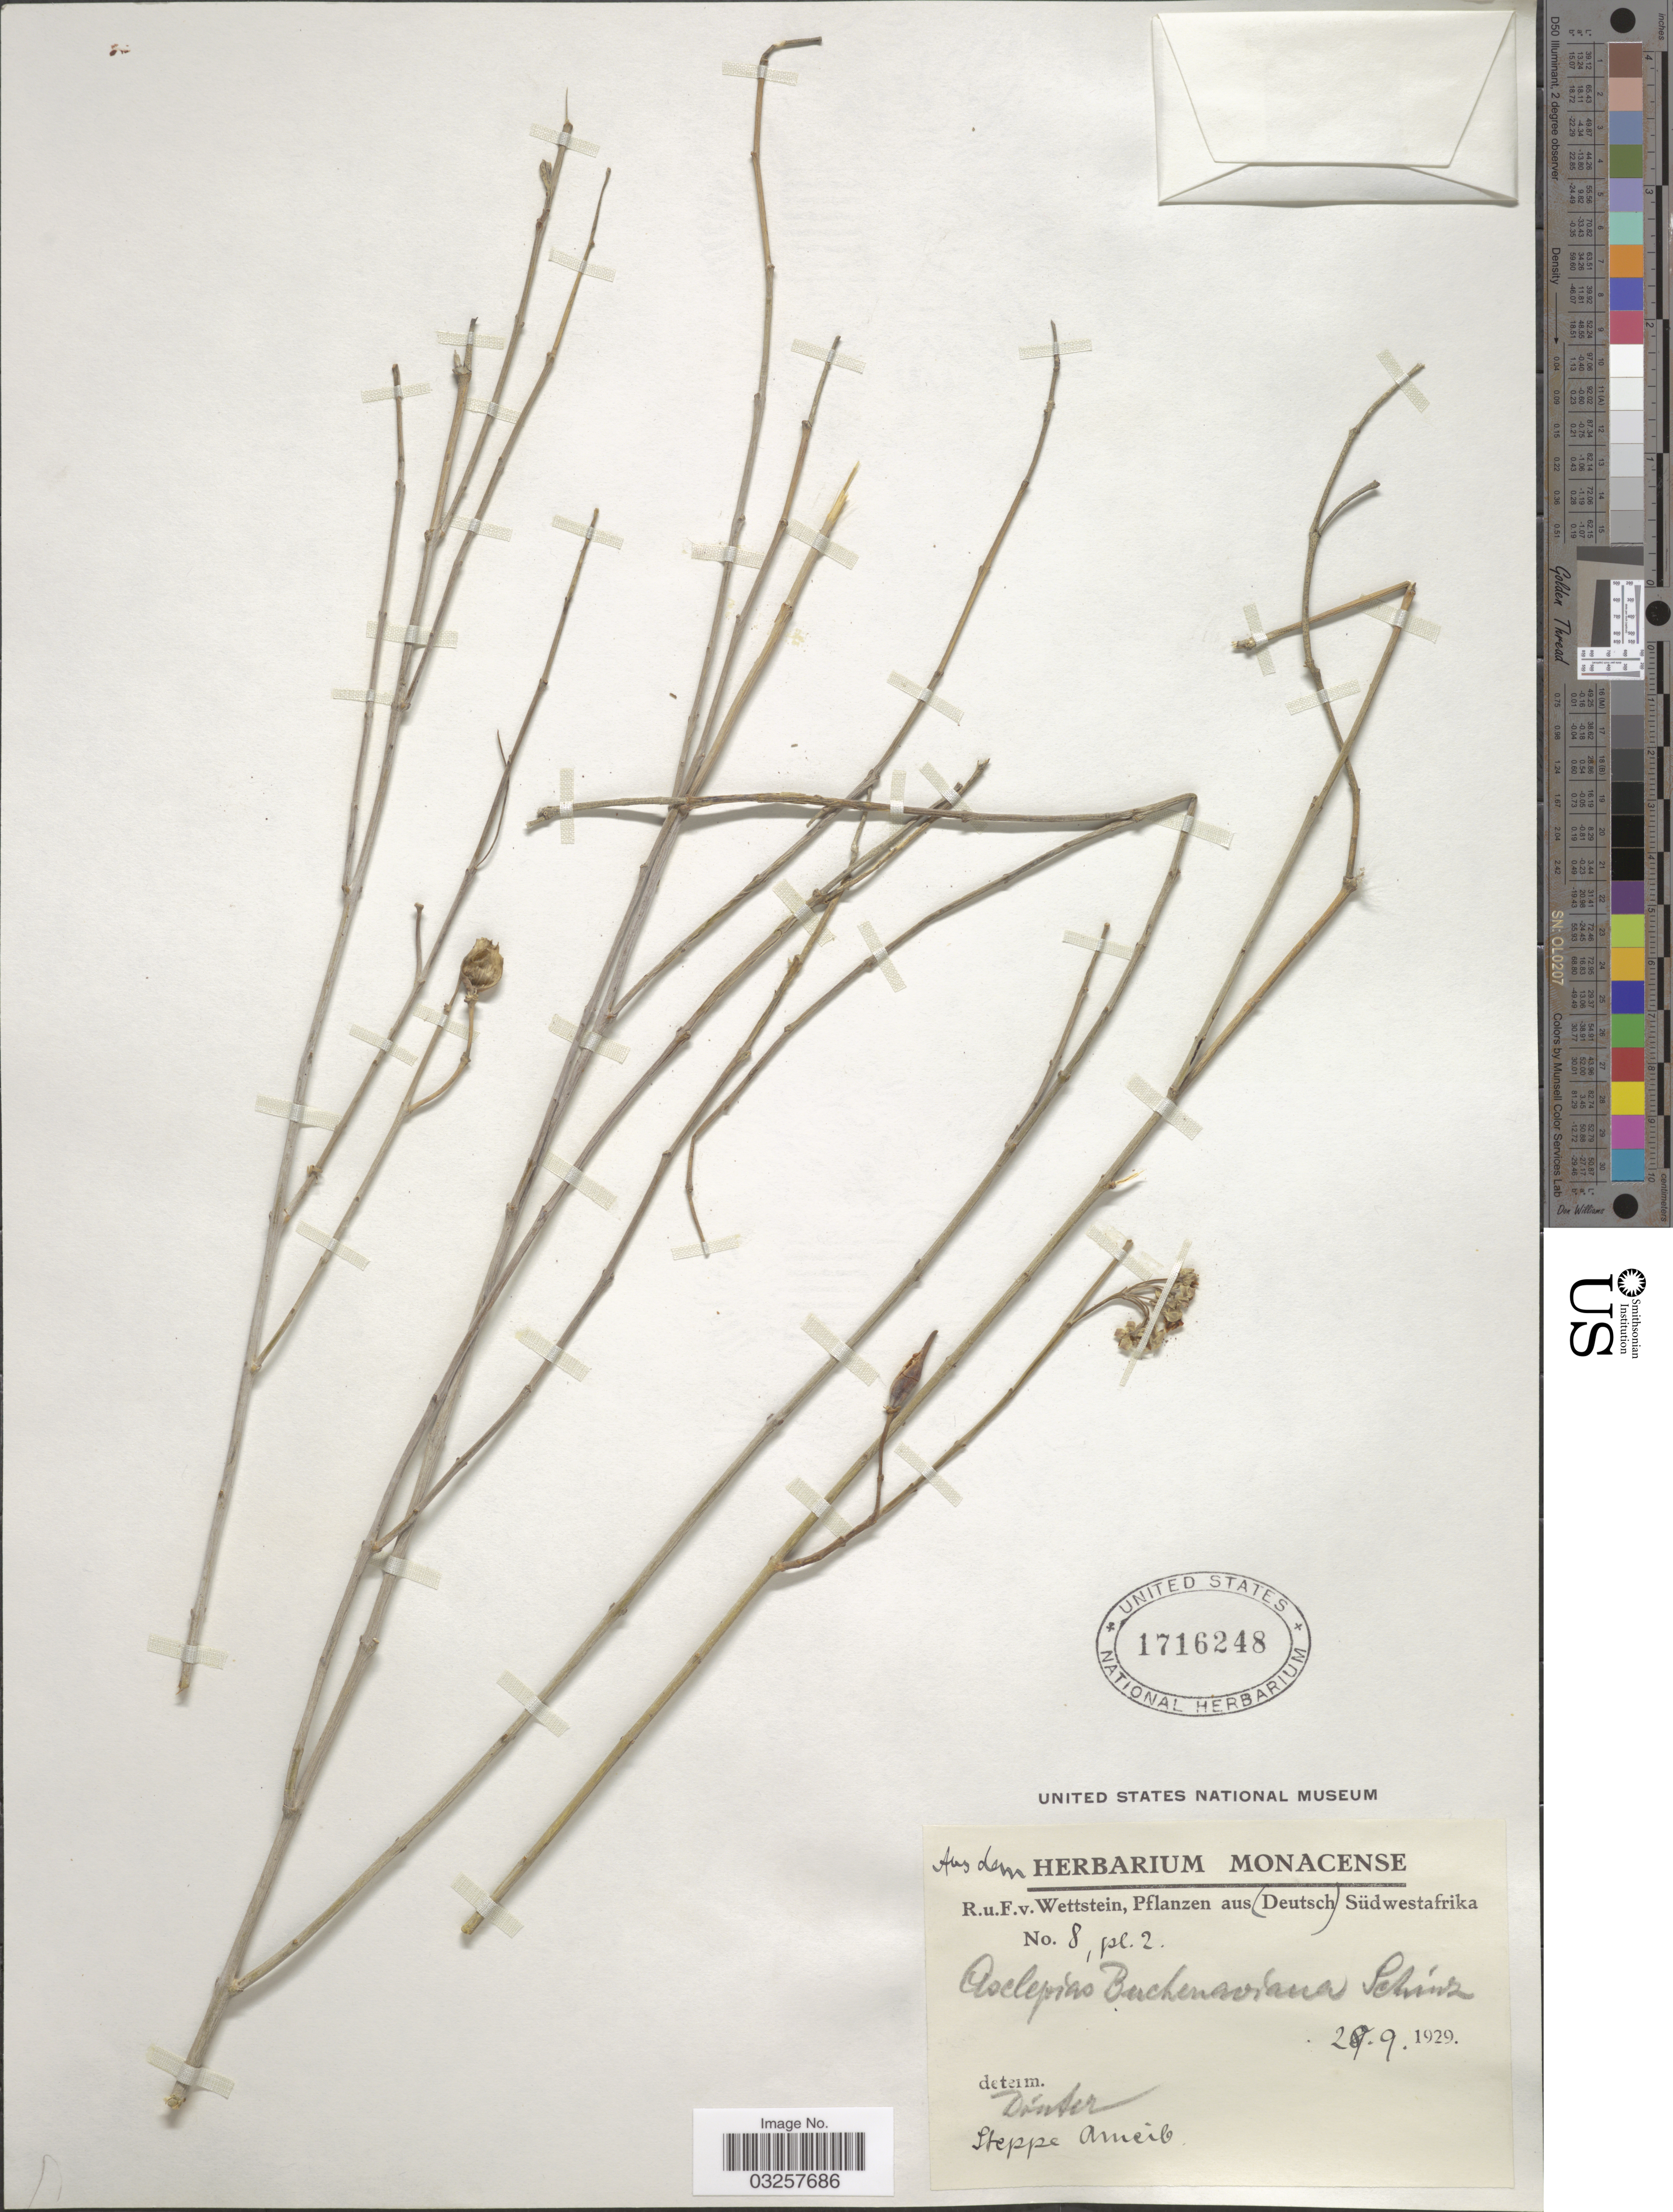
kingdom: Plantae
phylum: Tracheophyta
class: Magnoliopsida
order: Gentianales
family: Apocynaceae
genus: Asclepias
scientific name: Asclepias buchenaviana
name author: Schinz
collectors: R. von Wettstein & F. Von Wettstein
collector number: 8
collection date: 1929-09-29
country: Namibia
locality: Steppe Ameib.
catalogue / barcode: US 1716248